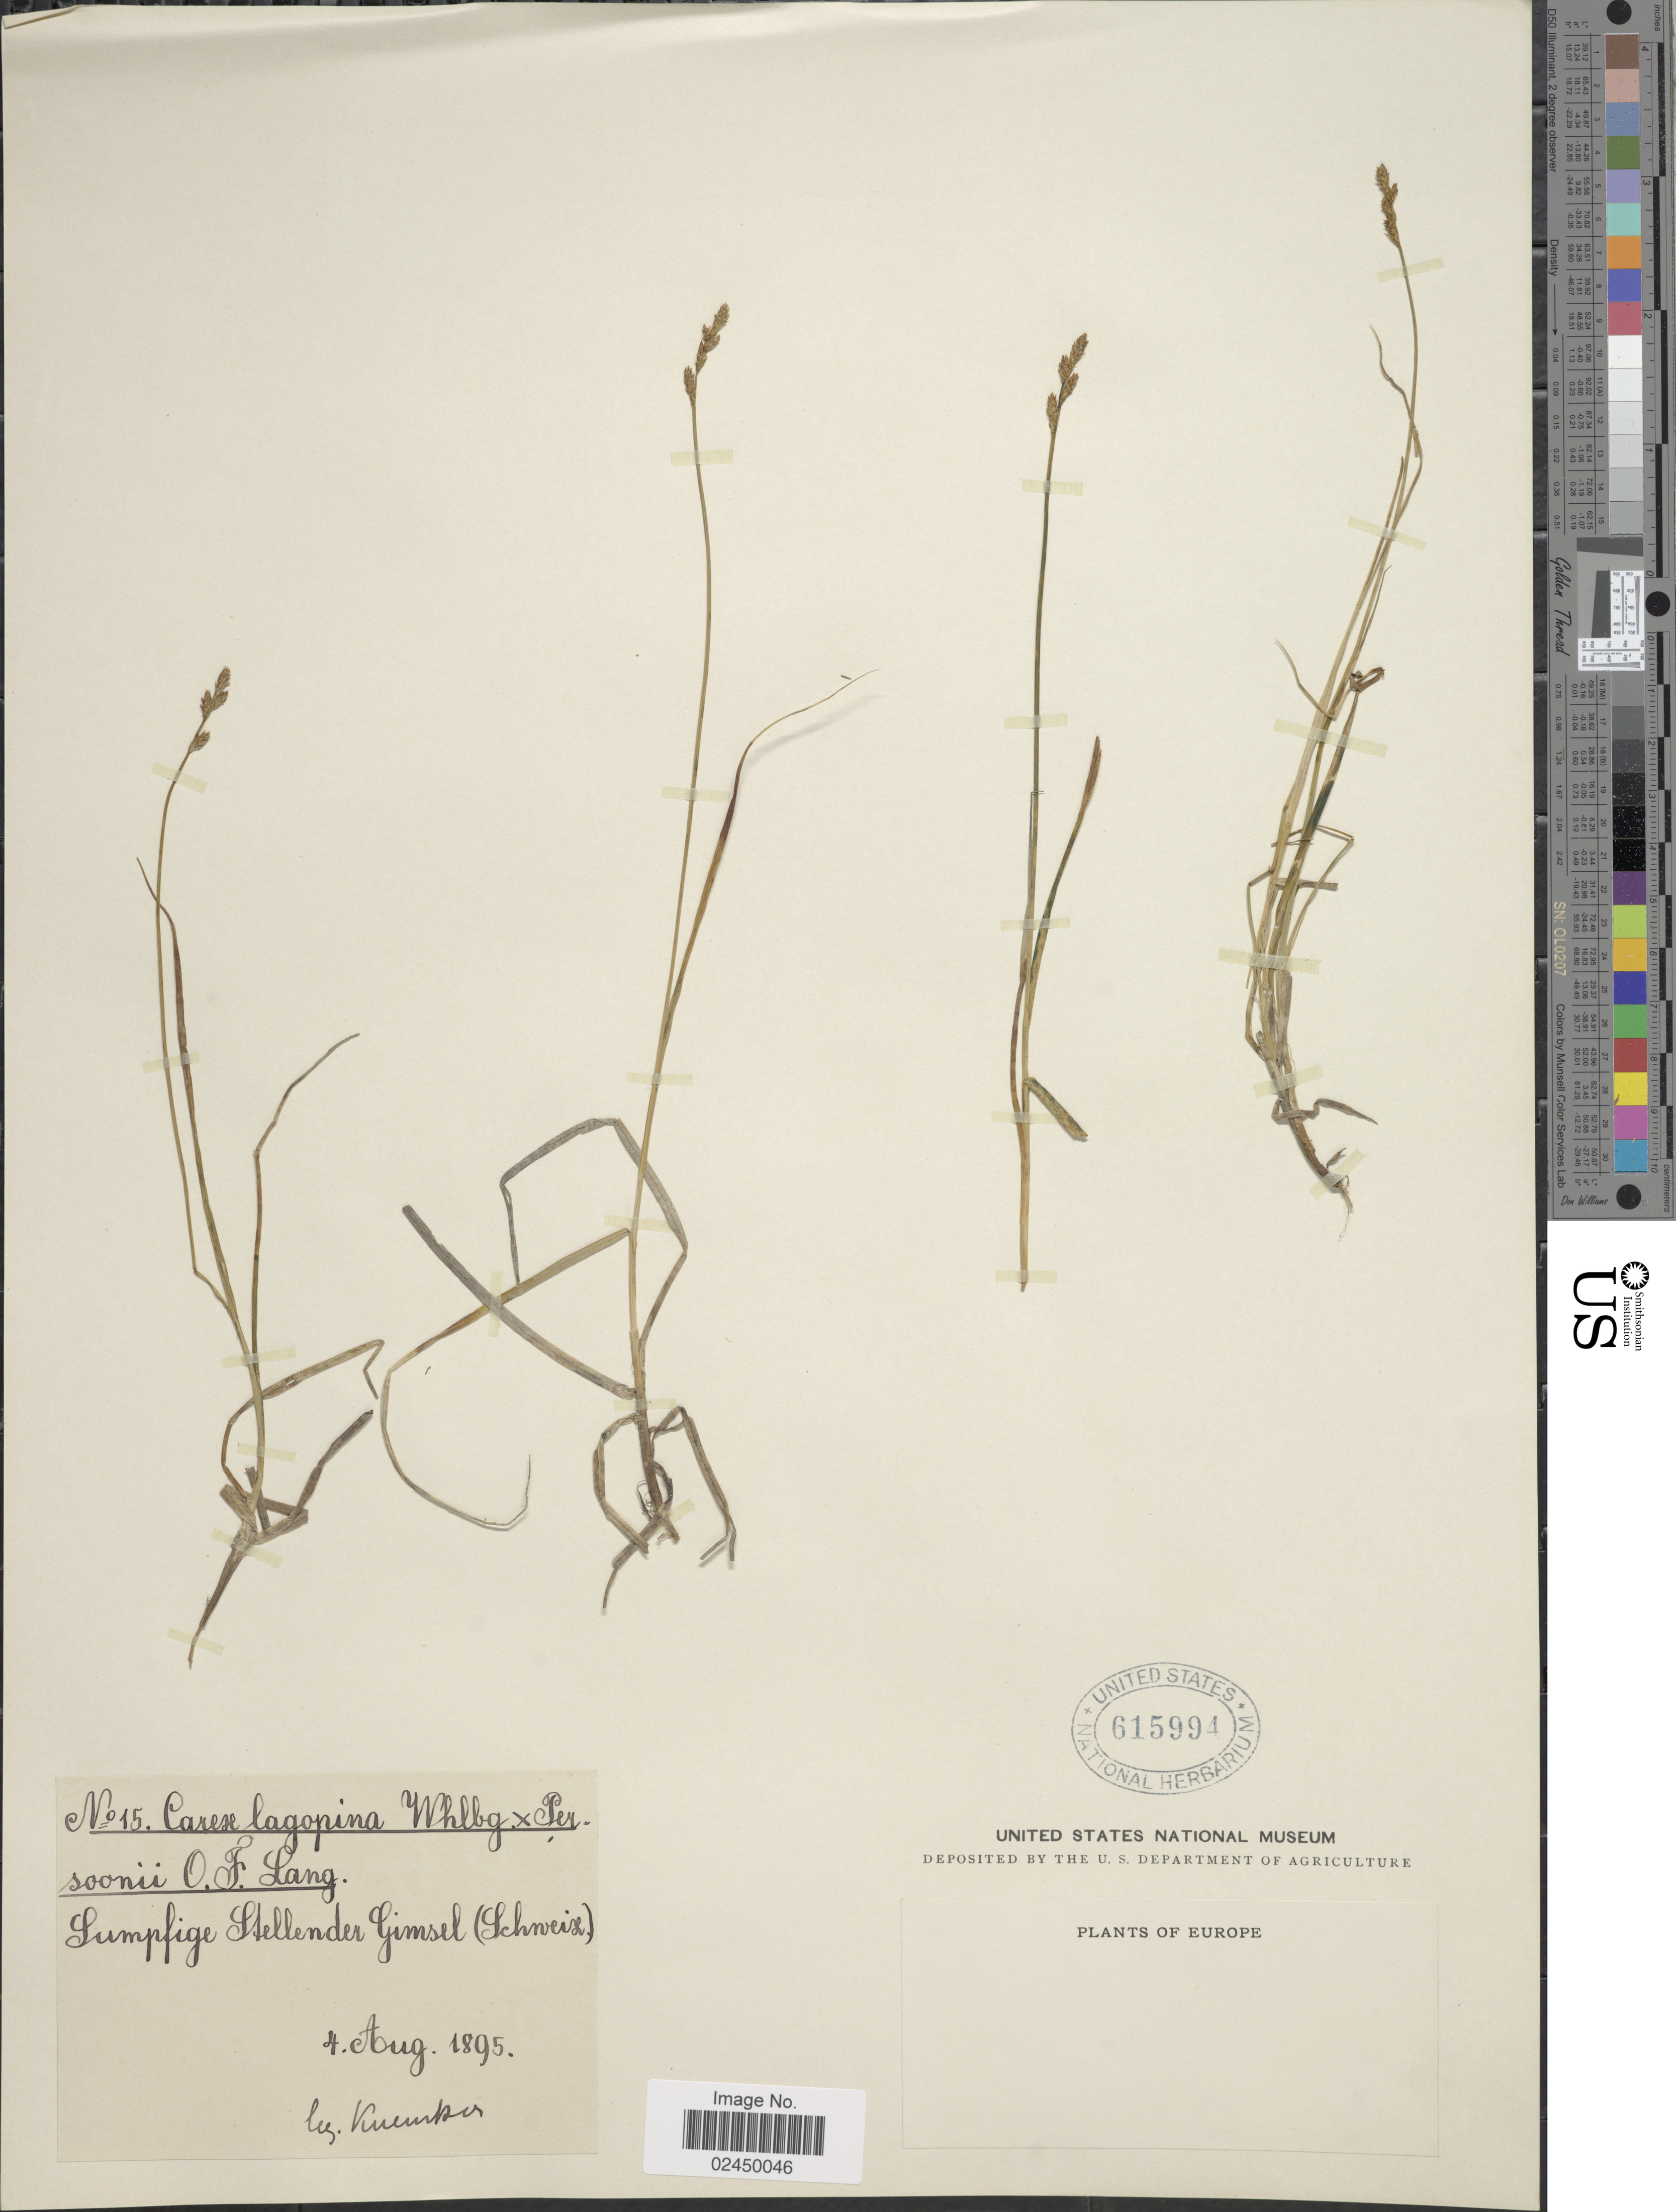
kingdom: Plantae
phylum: Tracheophyta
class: Liliopsida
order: Poales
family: Cyperaceae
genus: Carex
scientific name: Carex lachenalii subsp. lachenalii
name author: Schkuhr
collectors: J. Kneucker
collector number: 15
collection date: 1895-08-04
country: Switzerland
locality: Sumpfige Stellender Gimsel (Schweiz)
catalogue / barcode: US 615994